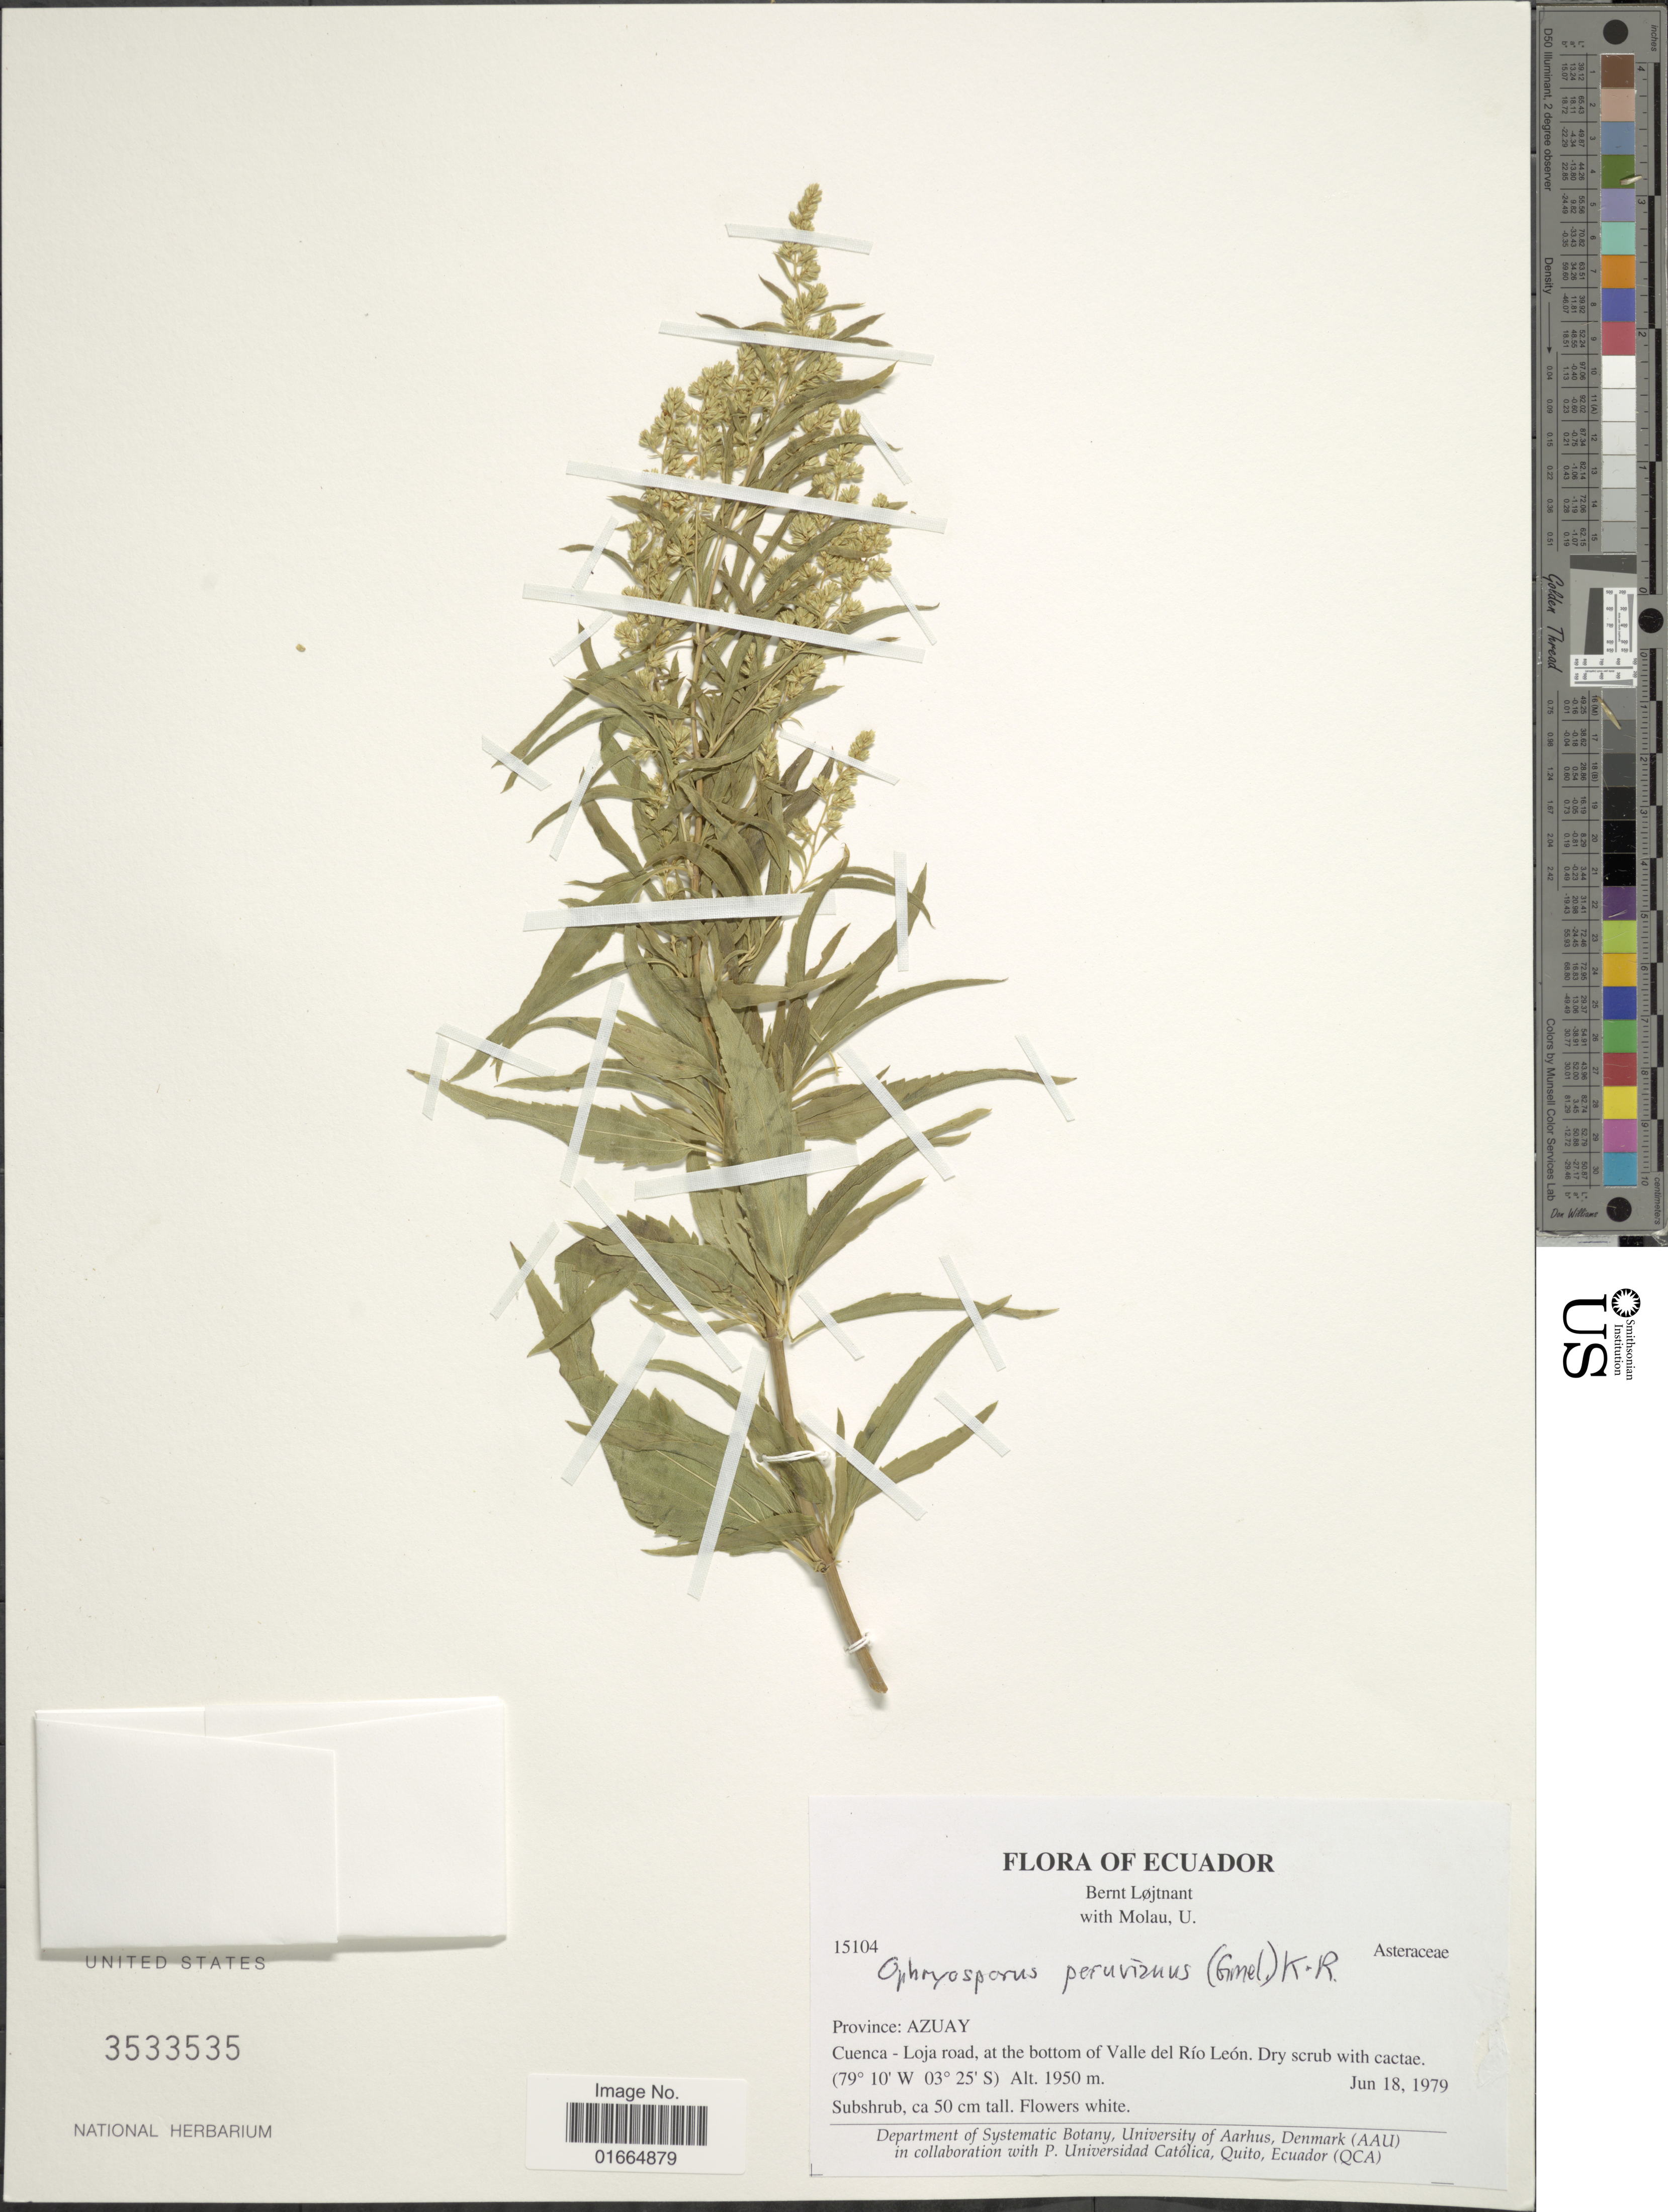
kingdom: Plantae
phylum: Tracheophyta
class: Magnoliopsida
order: Asterales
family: Asteraceae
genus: Ophryosporus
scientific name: Ophryosporus peruvianus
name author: (J.F. Gmel.) R.M. King & H. Rob.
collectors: B. Löjtnant & U. Molau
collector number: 15104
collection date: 1979-06-18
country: Ecuador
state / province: Azuay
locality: Province: Azuay. Cuenca - Loja road, at the bottom of Valle del Río León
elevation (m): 1950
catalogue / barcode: US 3533535